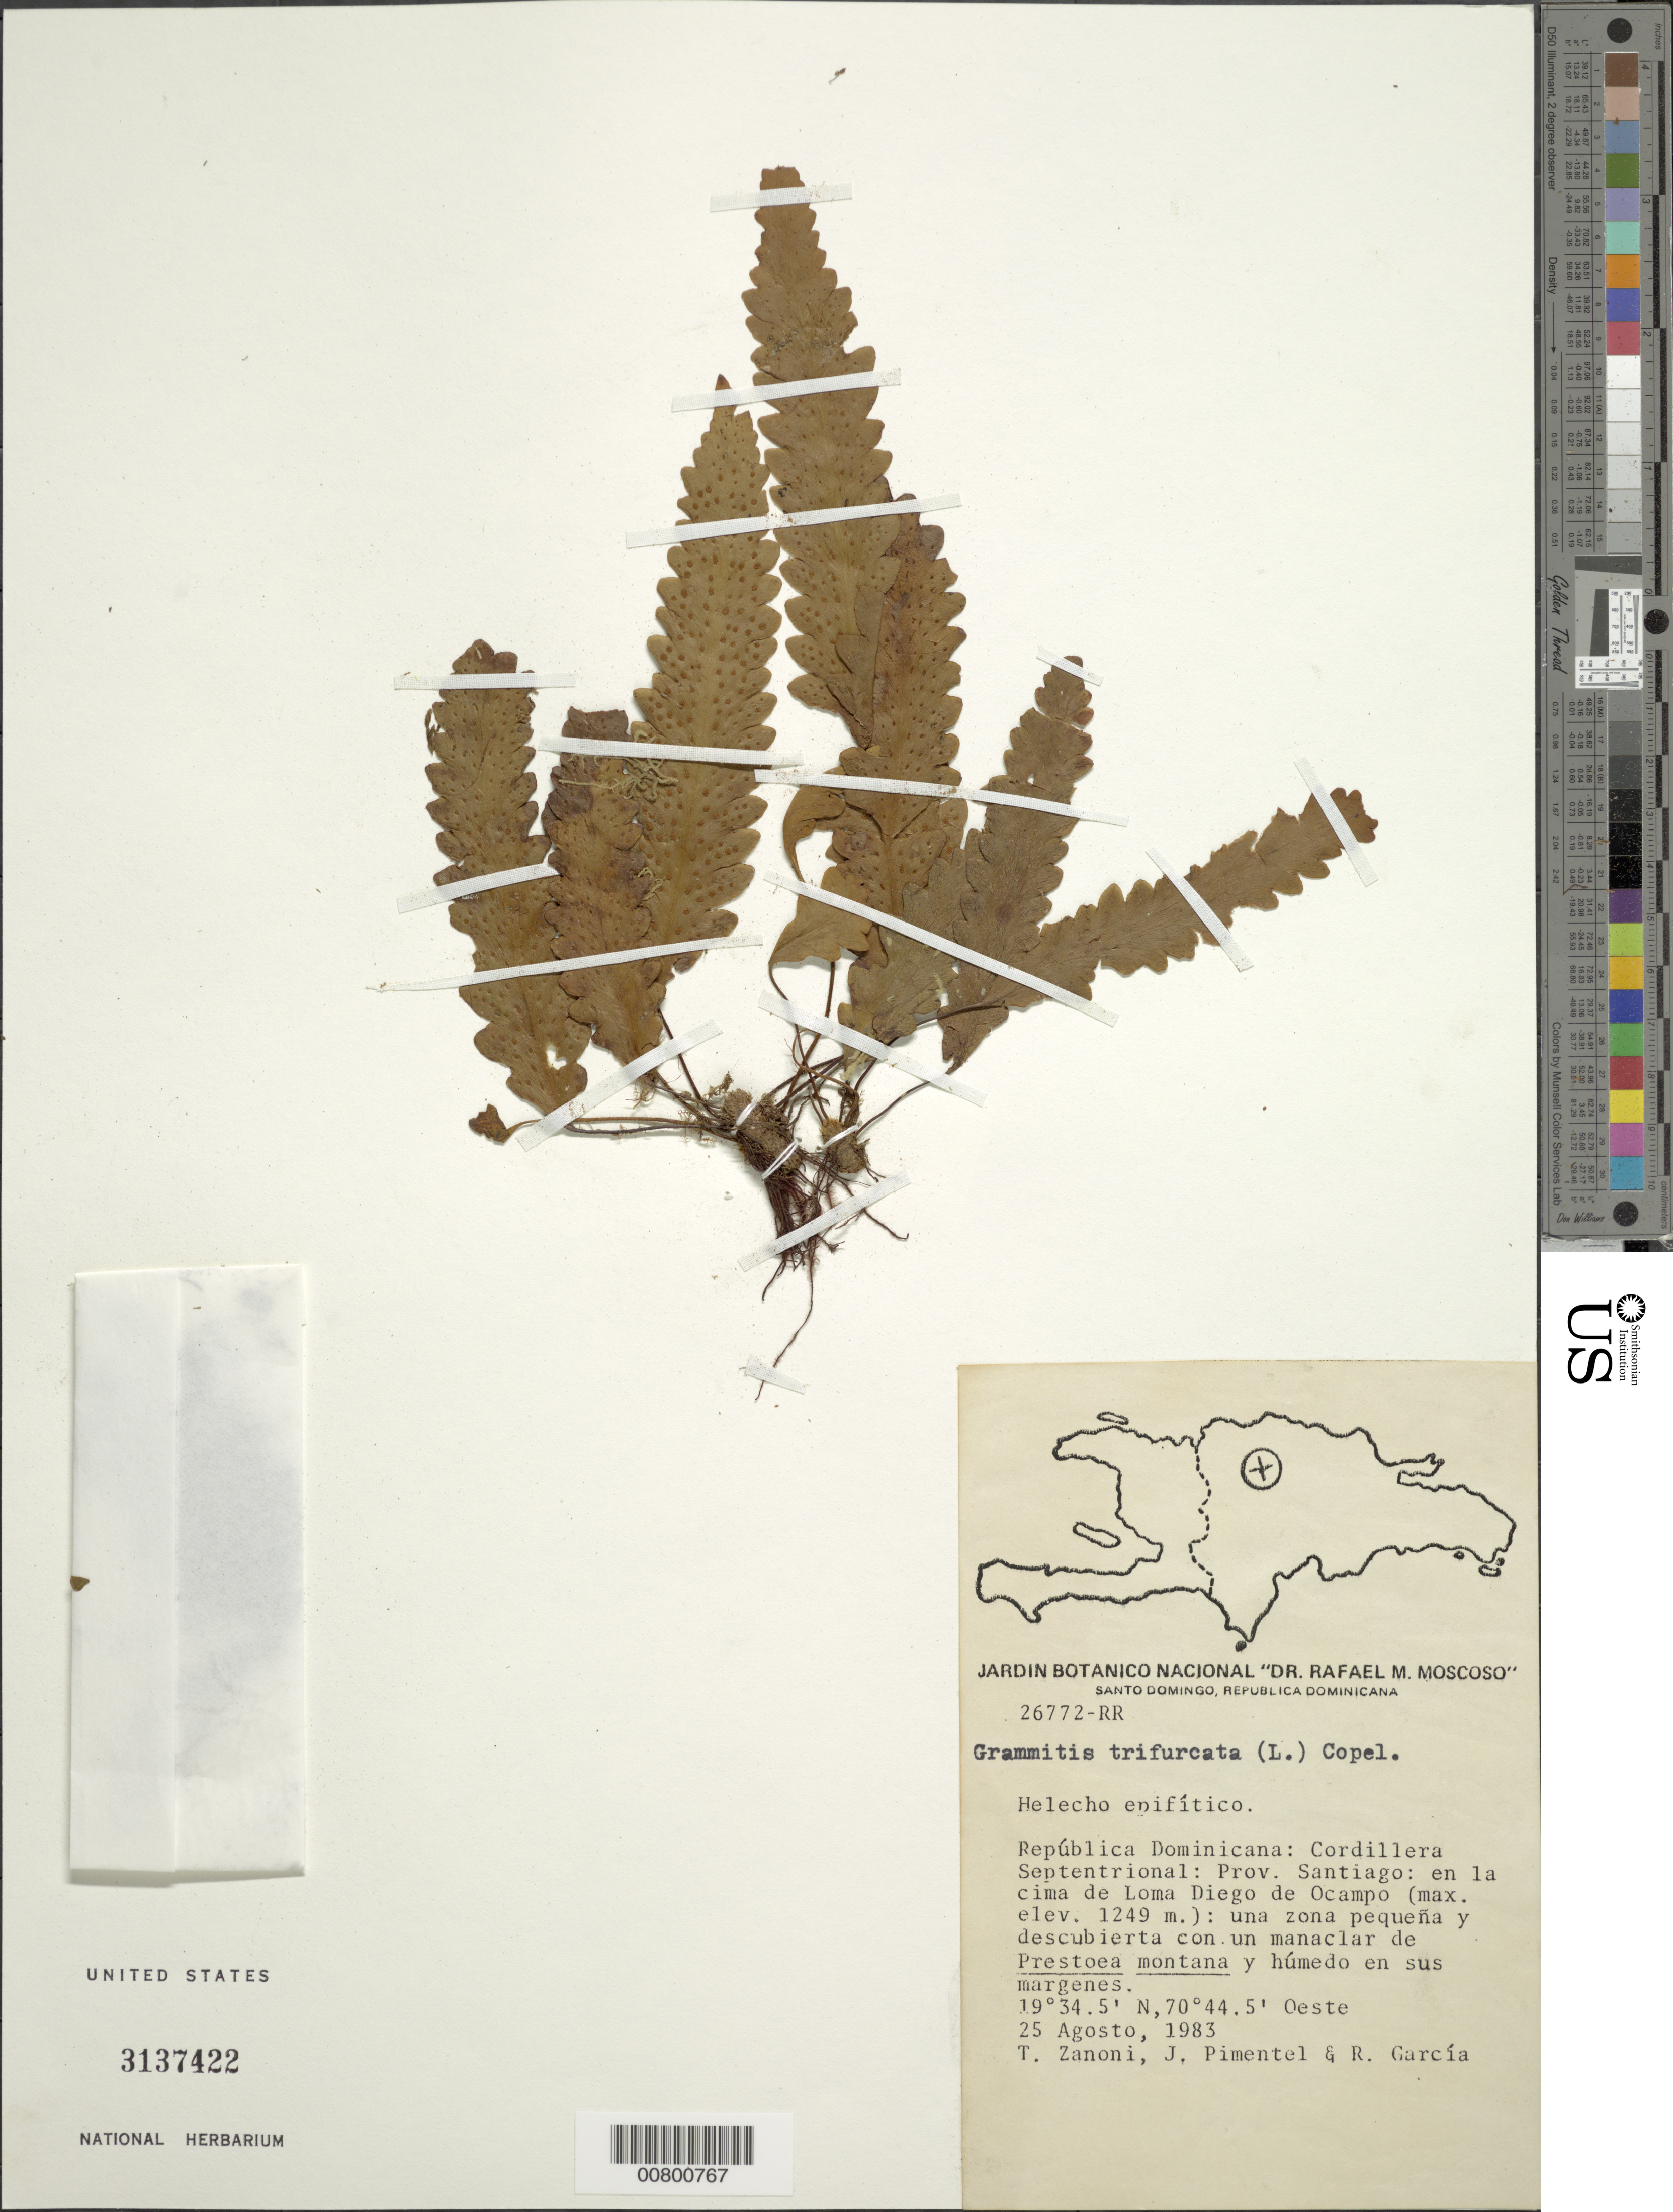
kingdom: Plantae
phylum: Tracheophyta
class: Polypodiopsida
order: Polypodiales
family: Polypodiaceae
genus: Enterosora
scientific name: Enterosora trifurcata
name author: (L.) L.E. Bishop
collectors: T. A. Zanoni, J. Pimentel & R. G. García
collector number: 26772rr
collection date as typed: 25 Aug 1983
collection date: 1983-08-25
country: Dominican Republic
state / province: Santiago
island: Hispaniola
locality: Cordillera Septentrional, Loma diego de Ocampo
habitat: Zona pequeña y descubierta con un manaclar de Prestoea montana y humedo en sus margenes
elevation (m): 1249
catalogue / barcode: US 3137422